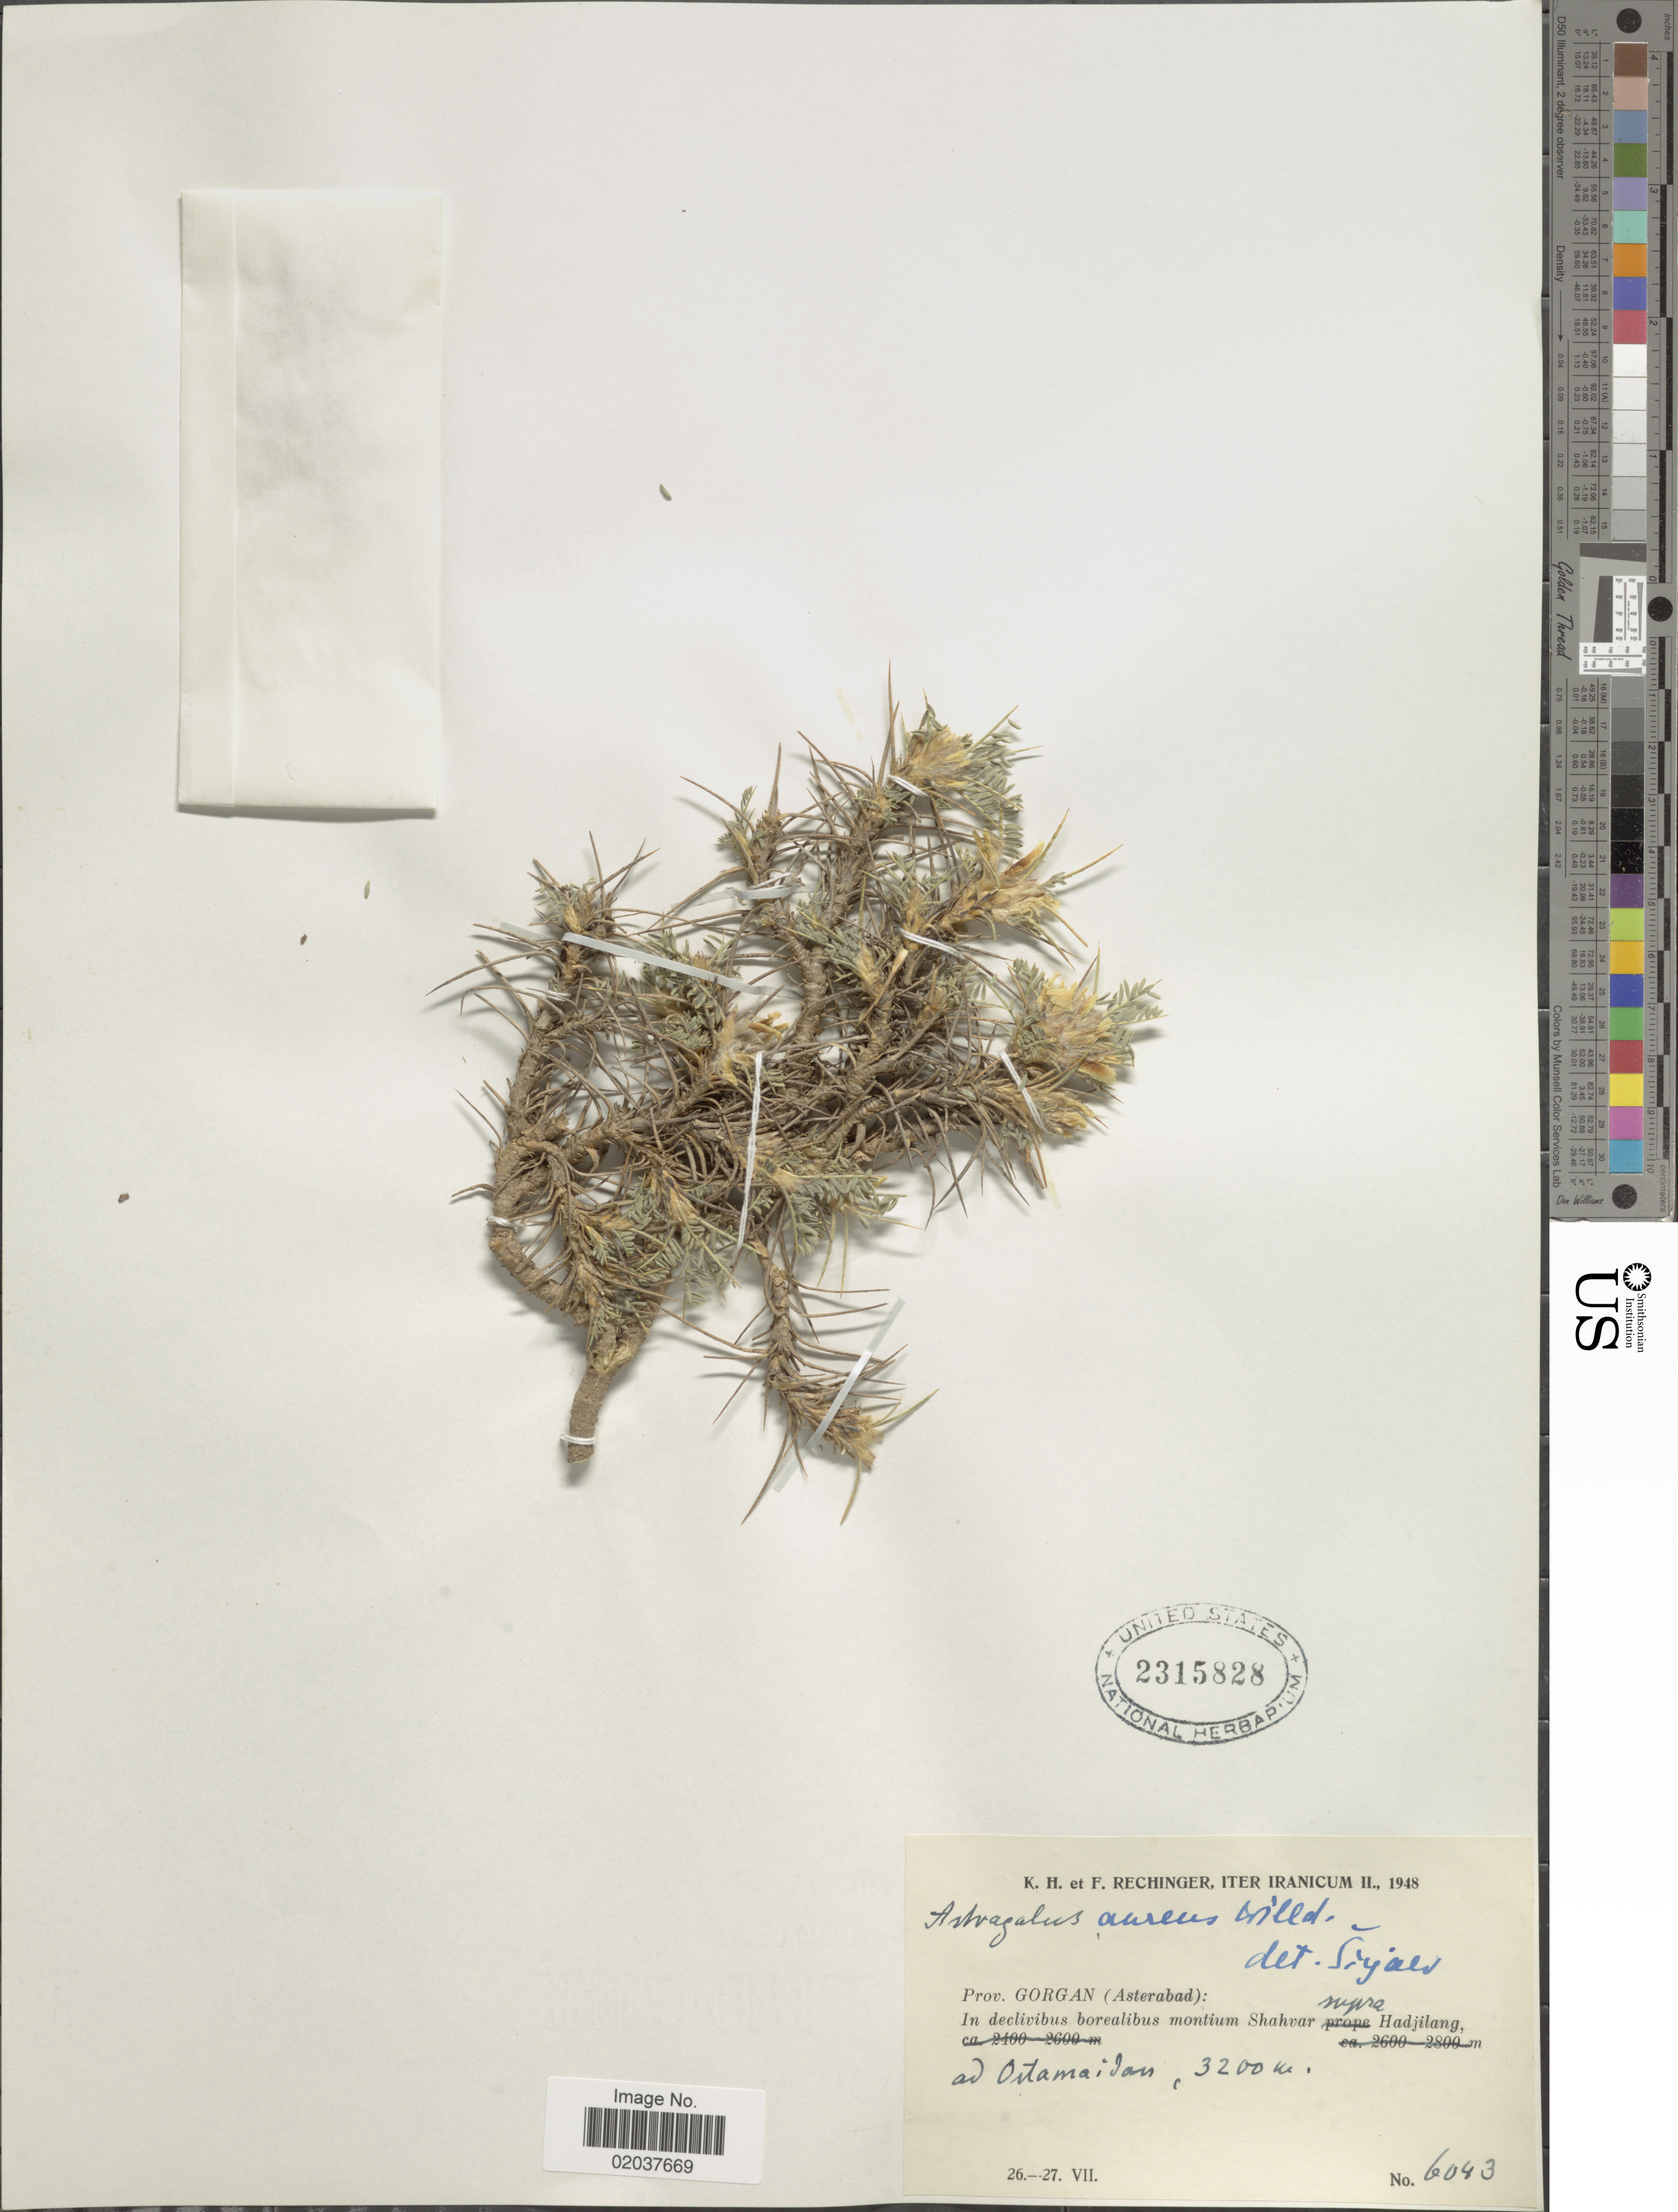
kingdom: Plantae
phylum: Tracheophyta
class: Magnoliopsida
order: Fabales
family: Fabaceae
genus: Astragalus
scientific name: Astragalus aureus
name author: Willd.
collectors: K. H. Rechinger & F. Rechinger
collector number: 6043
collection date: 1948-07-26/1948-07-27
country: Iran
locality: Prov. Gorgan, (Asterabad) Montium Shahrar supre Hadjilang ad Oitamaidan [interpreted]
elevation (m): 3200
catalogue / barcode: US 2315828